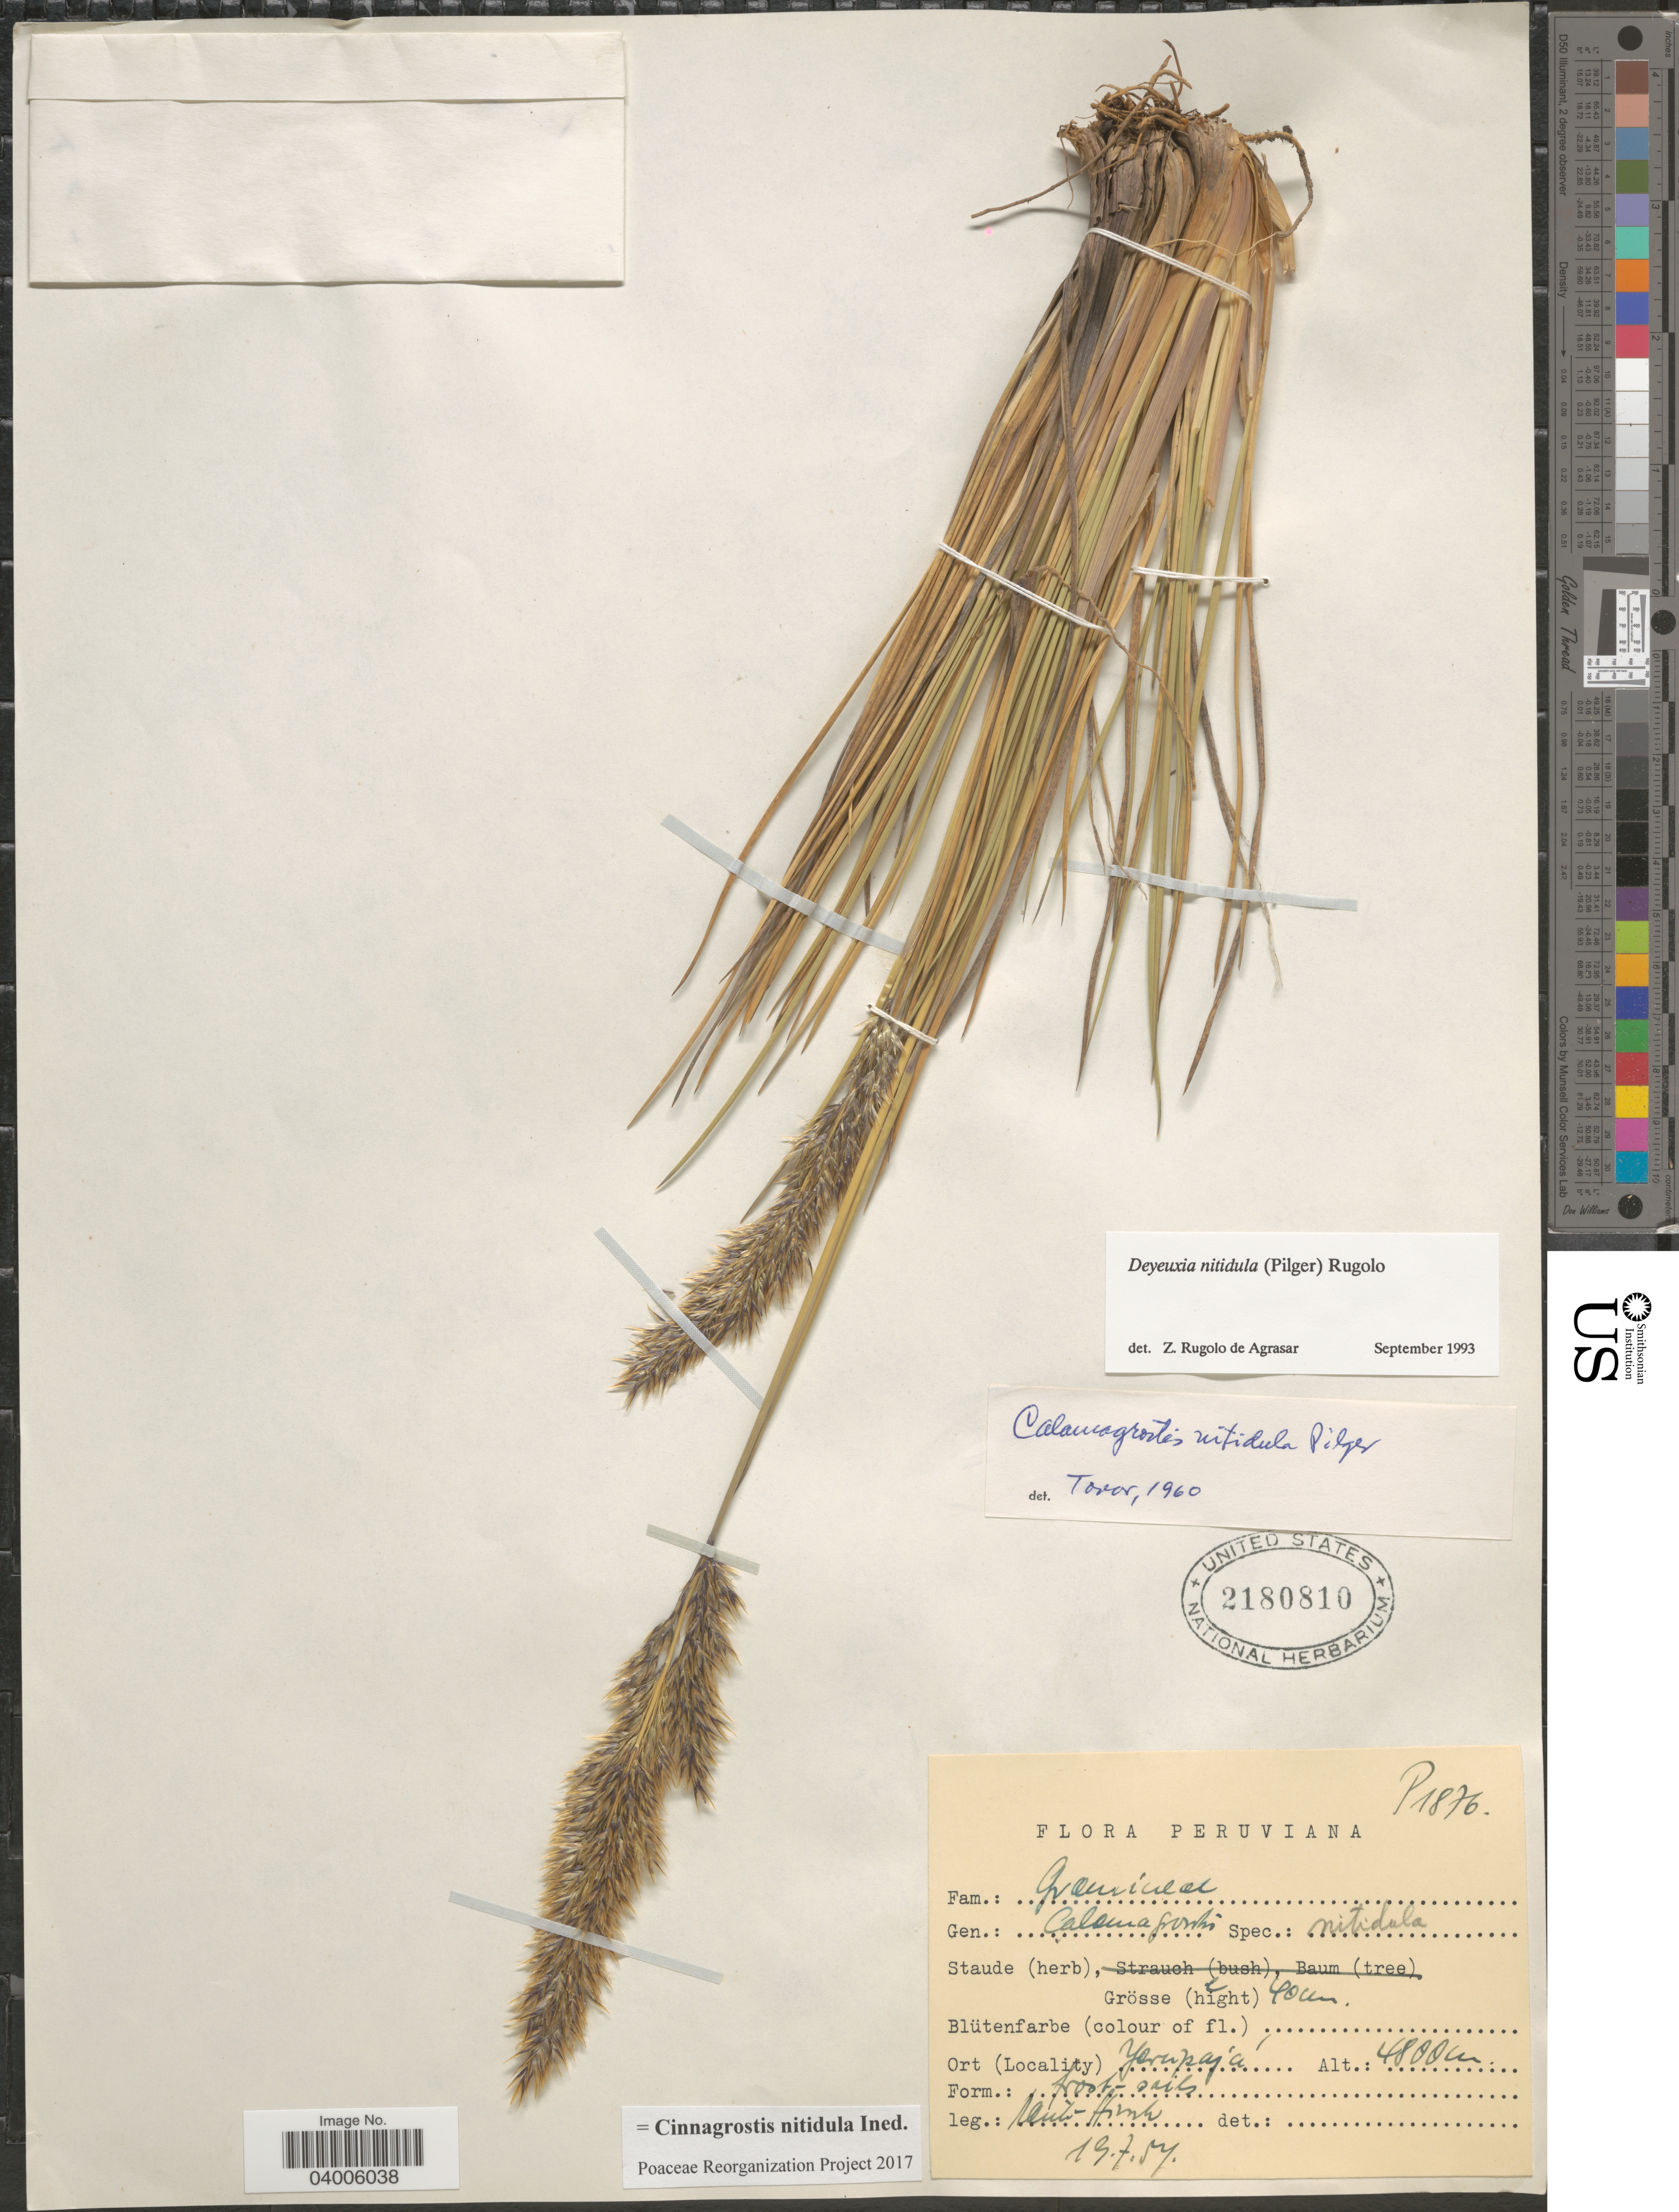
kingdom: Plantae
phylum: Tracheophyta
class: Liliopsida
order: Poales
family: Poaceae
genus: Cinnagrostis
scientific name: Cinnagrostis nitidula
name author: (Wedd.) P.M. Peterson et al.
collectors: W. Rauh & G. Hirsch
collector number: P1876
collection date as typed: Transcribed d/m/y: 19/7/54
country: Peru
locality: Yarupajá.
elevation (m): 4800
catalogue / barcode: US 2180810